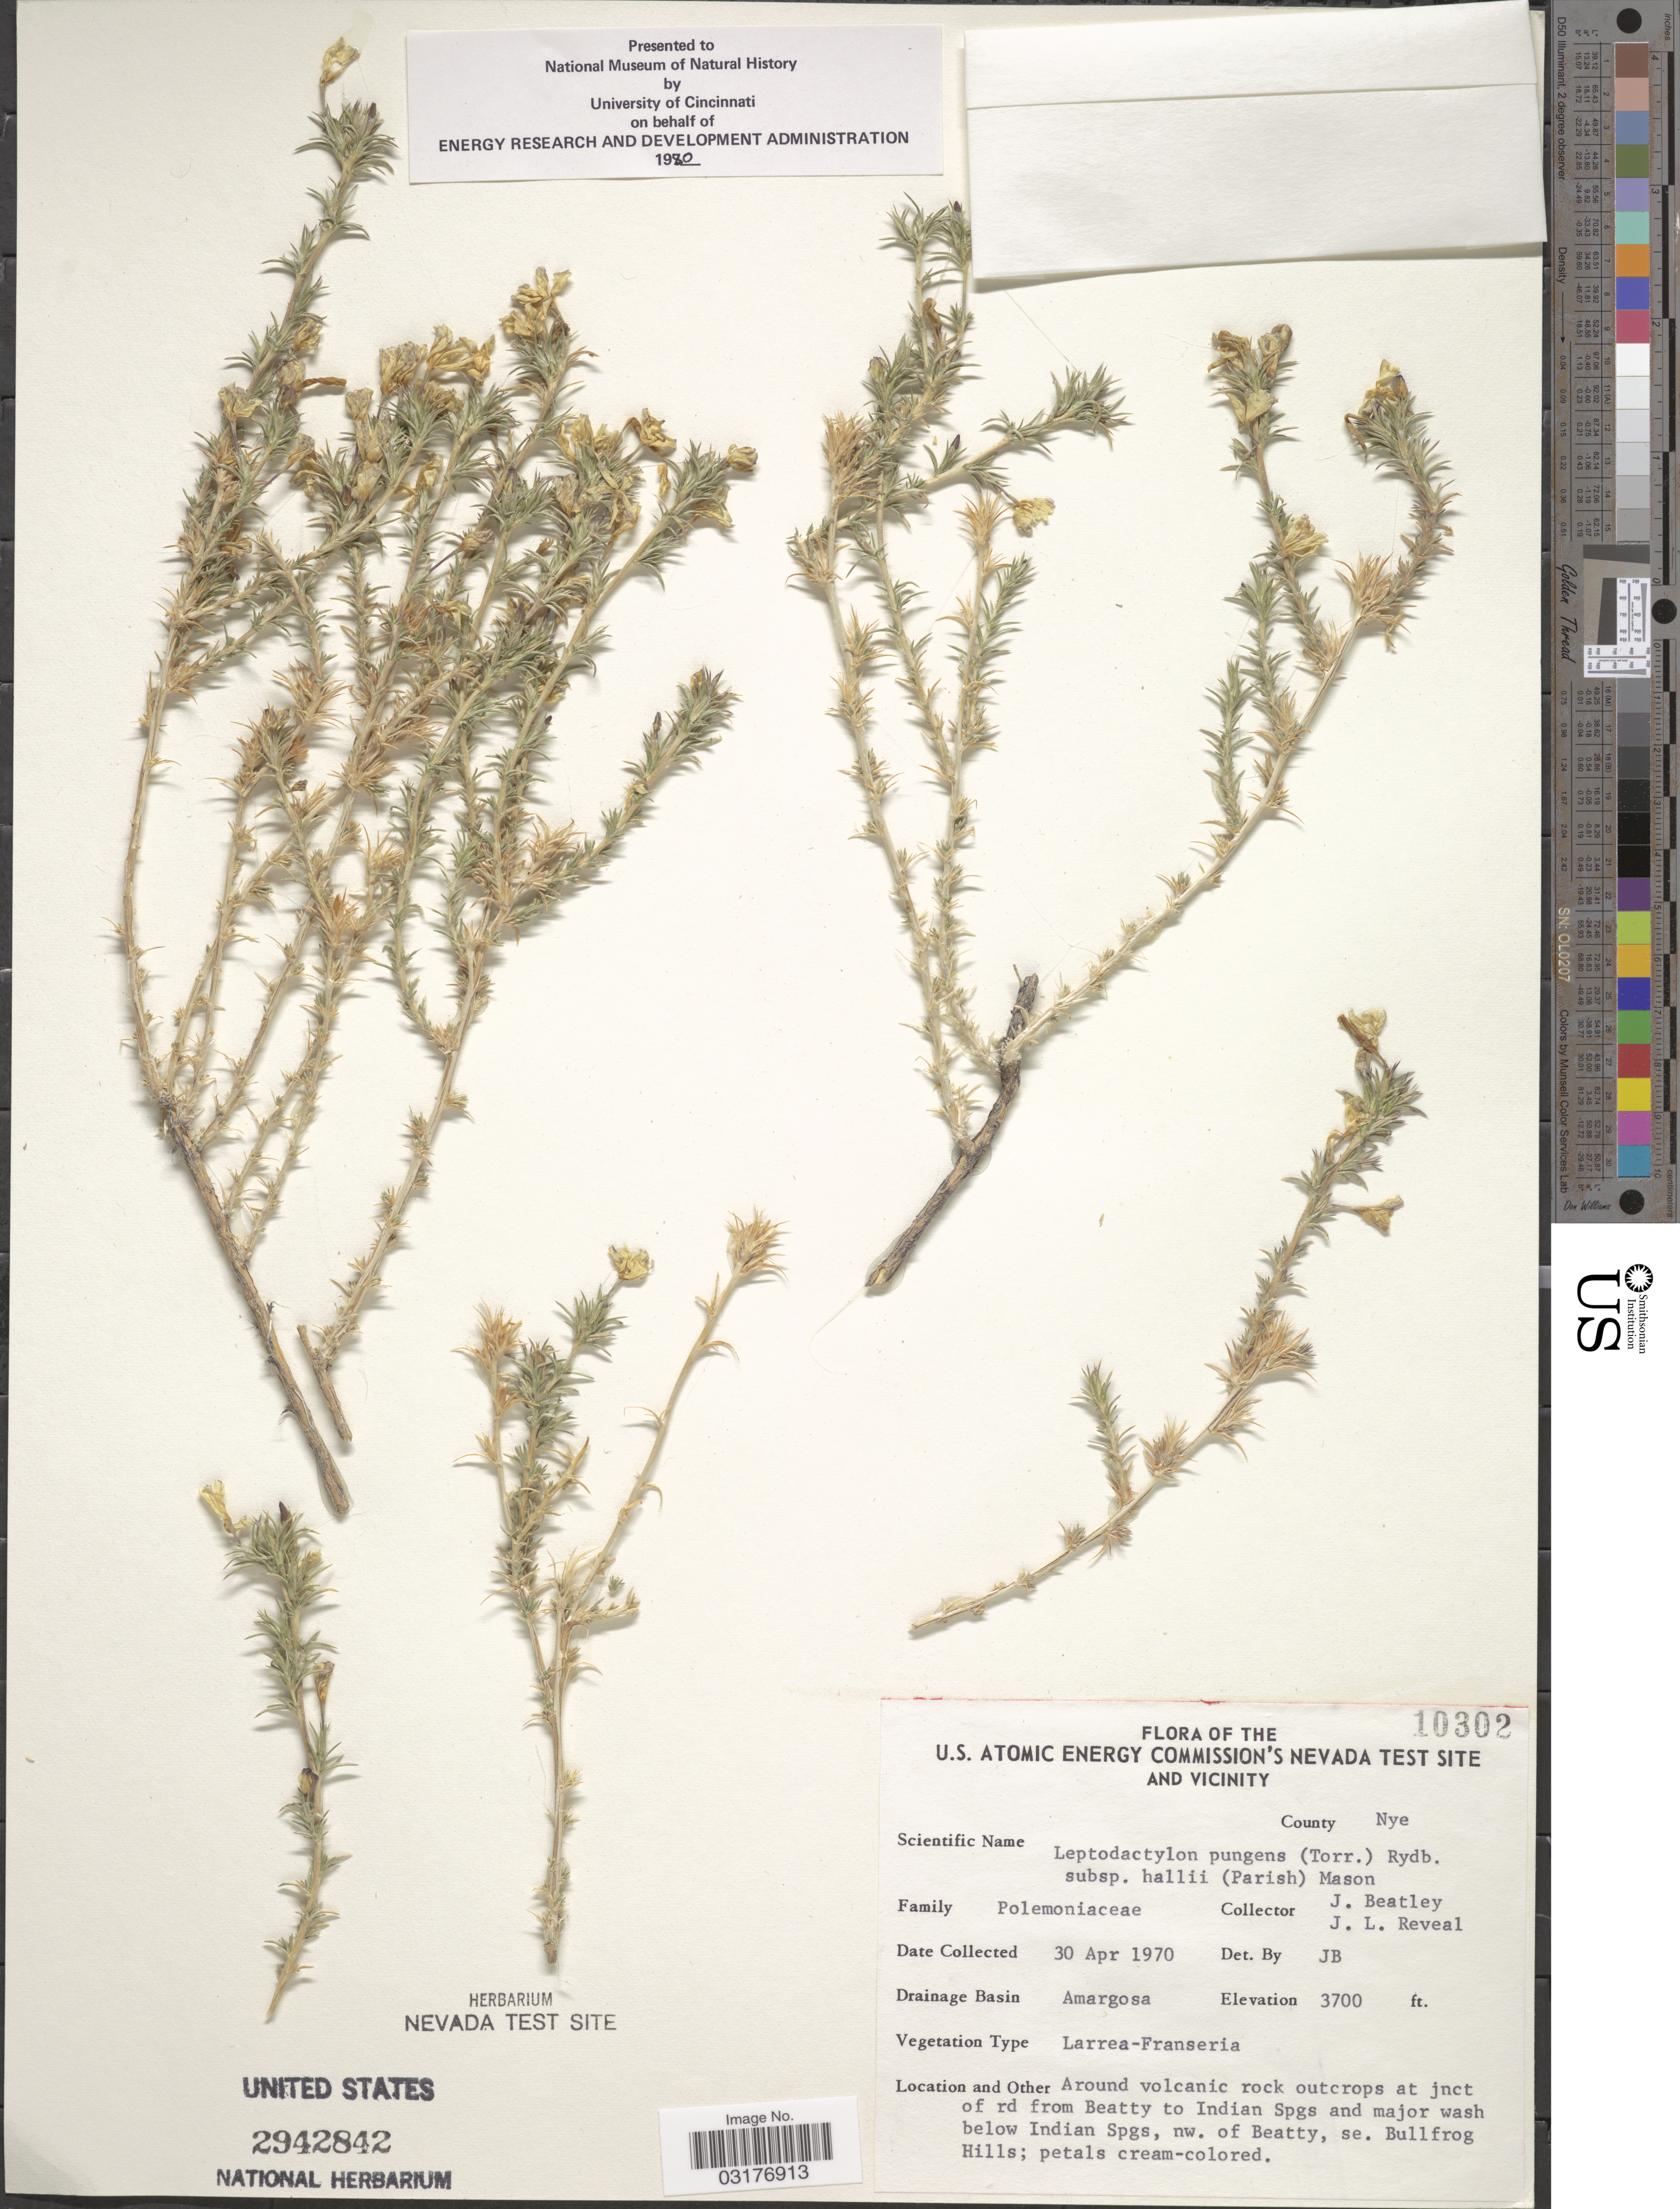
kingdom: Plantae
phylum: Tracheophyta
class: Magnoliopsida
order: Ericales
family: Polemoniaceae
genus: Linanthus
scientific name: Linanthus pungens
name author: (Torr.) J.M. Porter & L.A. Johnson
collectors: J. C. Beatley & J. L. Reveal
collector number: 10302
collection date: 1970-04-30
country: United States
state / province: Nevada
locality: The U.S. Atomic Energy Commission's Nevada Test Site and Vicinity. County Nye. Drainage Basin Amargosa. At jnct of rd from Beatty to Indian Spgs and major wash below Indian Spgs, nw. of Beatty, se. Bullfrog Hills.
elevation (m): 1128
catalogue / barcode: US 2942842